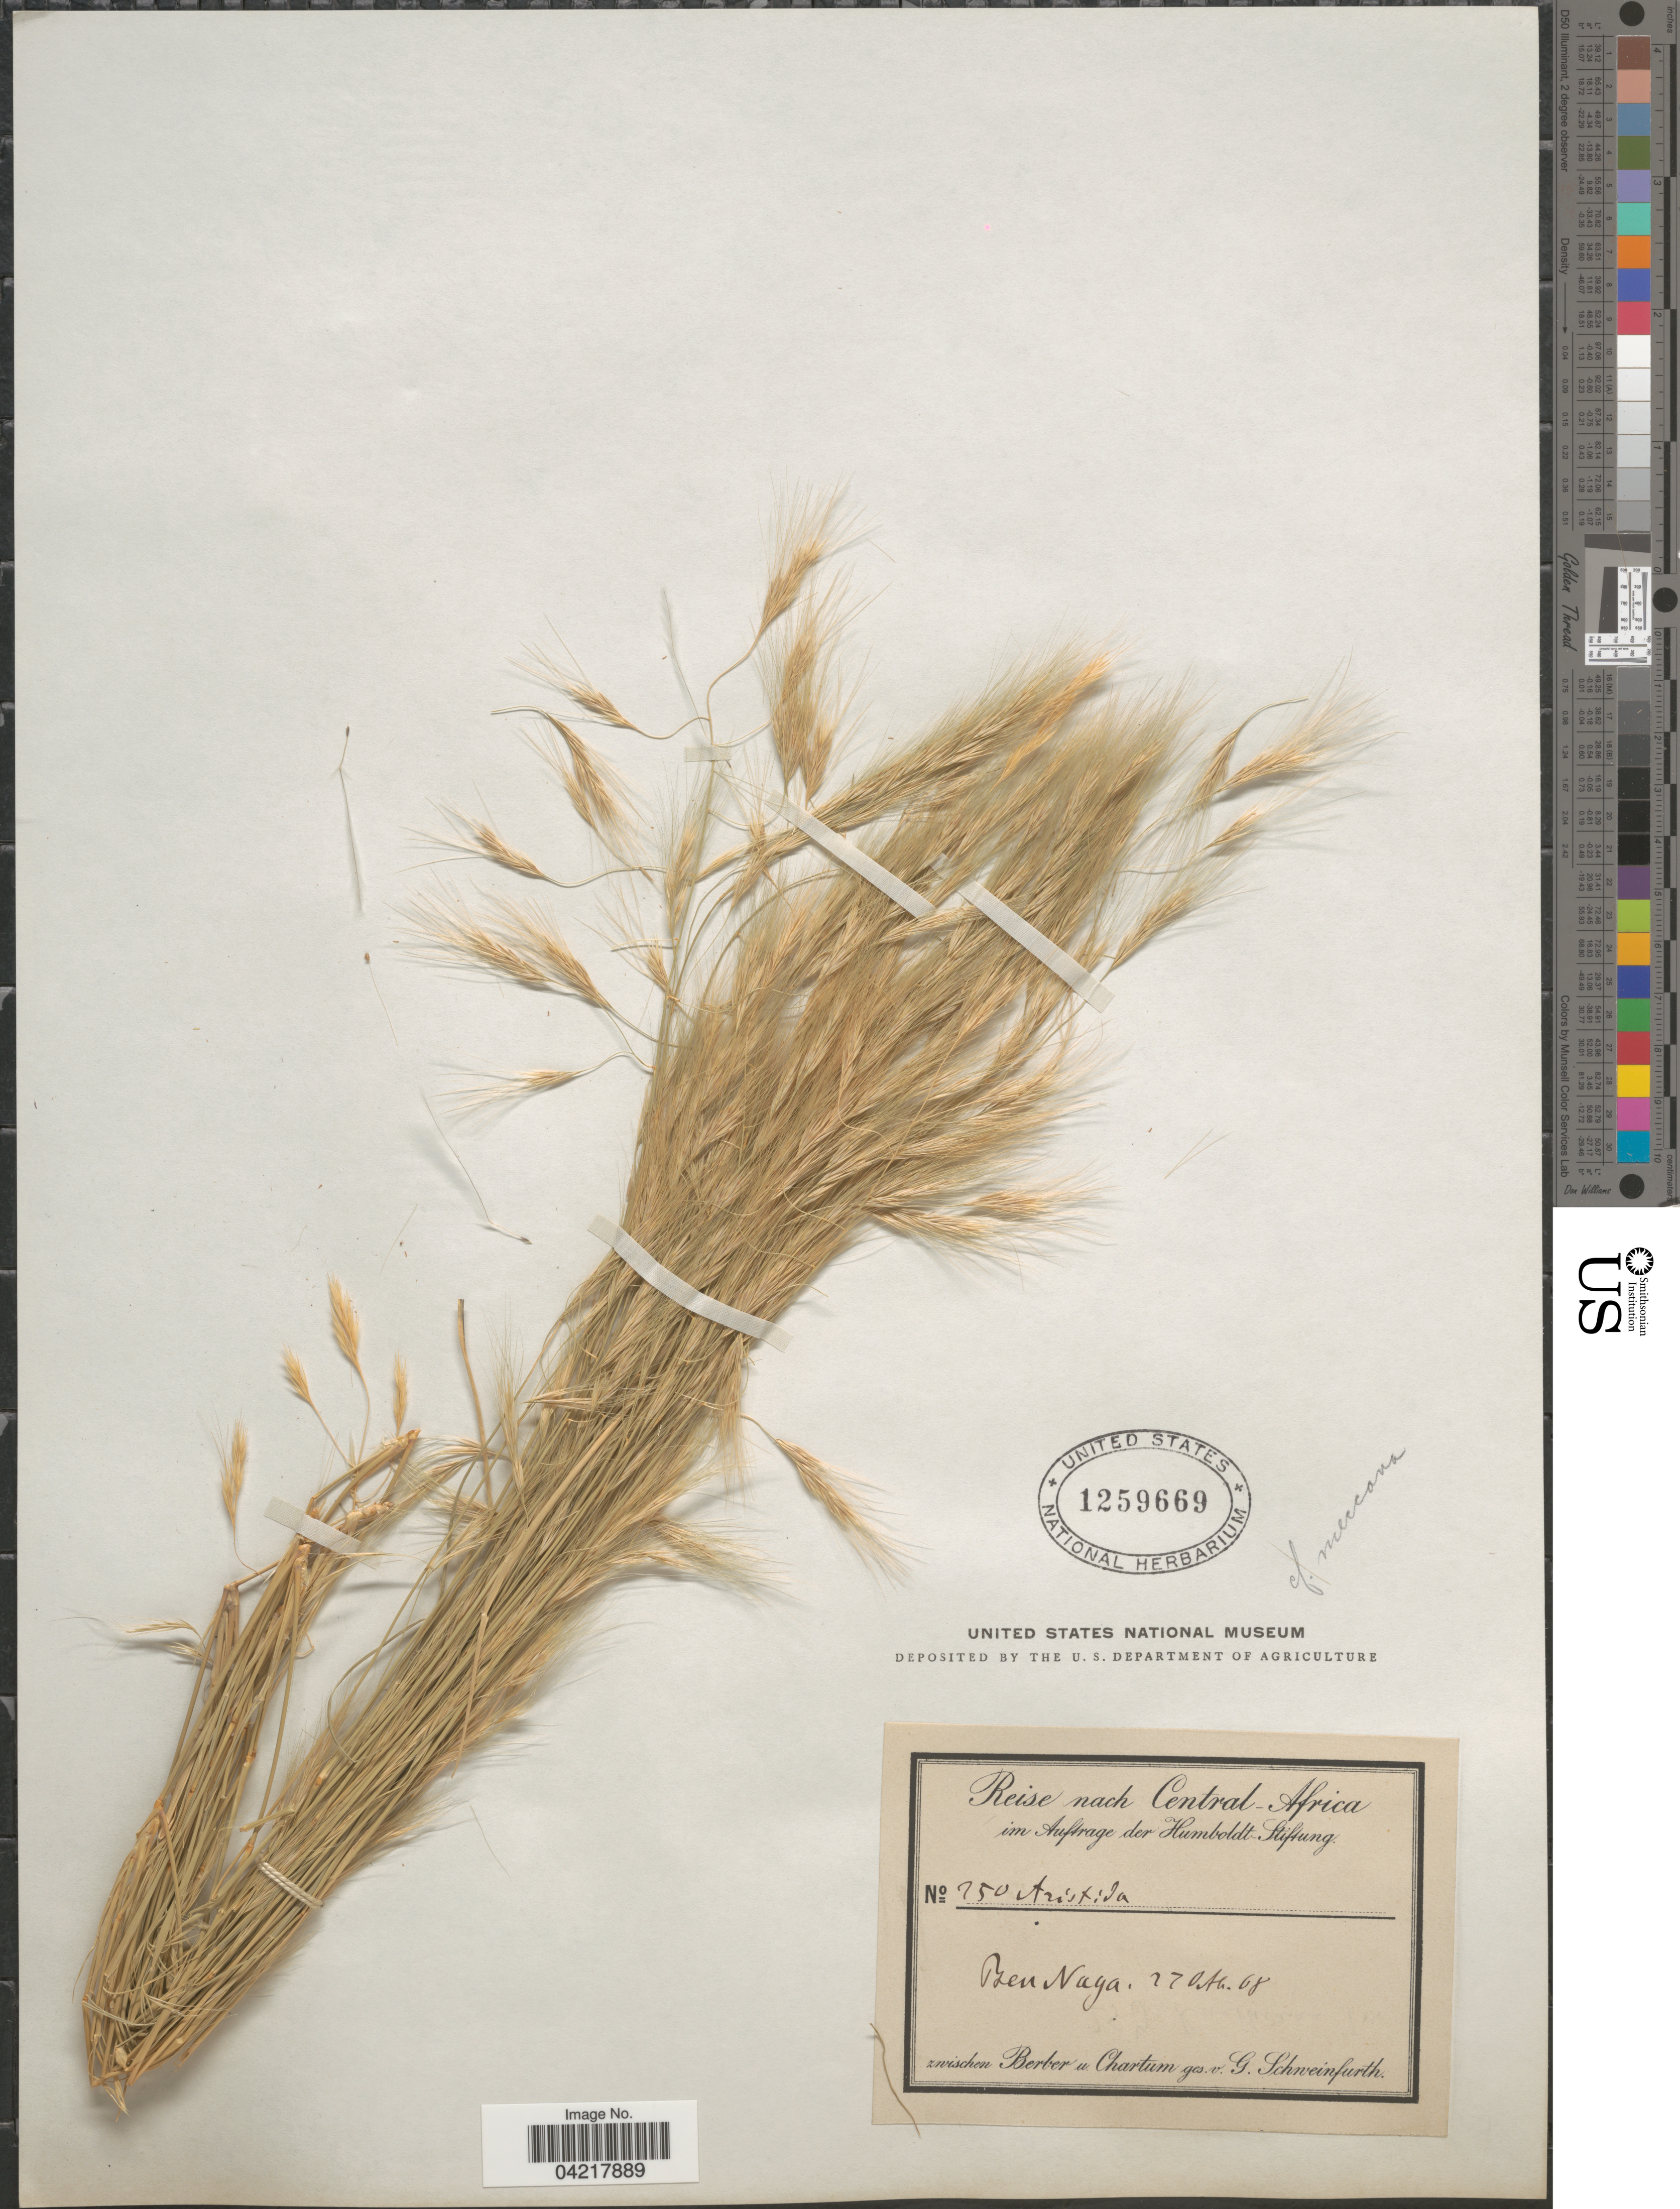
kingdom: Plantae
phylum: Tracheophyta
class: Liliopsida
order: Poales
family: Poaceae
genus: Aristida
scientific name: Aristida sp.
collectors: G. A. Schweinfurth (herbarium)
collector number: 250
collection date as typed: Transcribed d/m/y: 27/10/68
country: Sudan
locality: Reise nach Central-Africa im Auftrage der Humboldt-Stifung. Ben Naya. Zwischen Berber u. Chartum.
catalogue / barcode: US 1259669